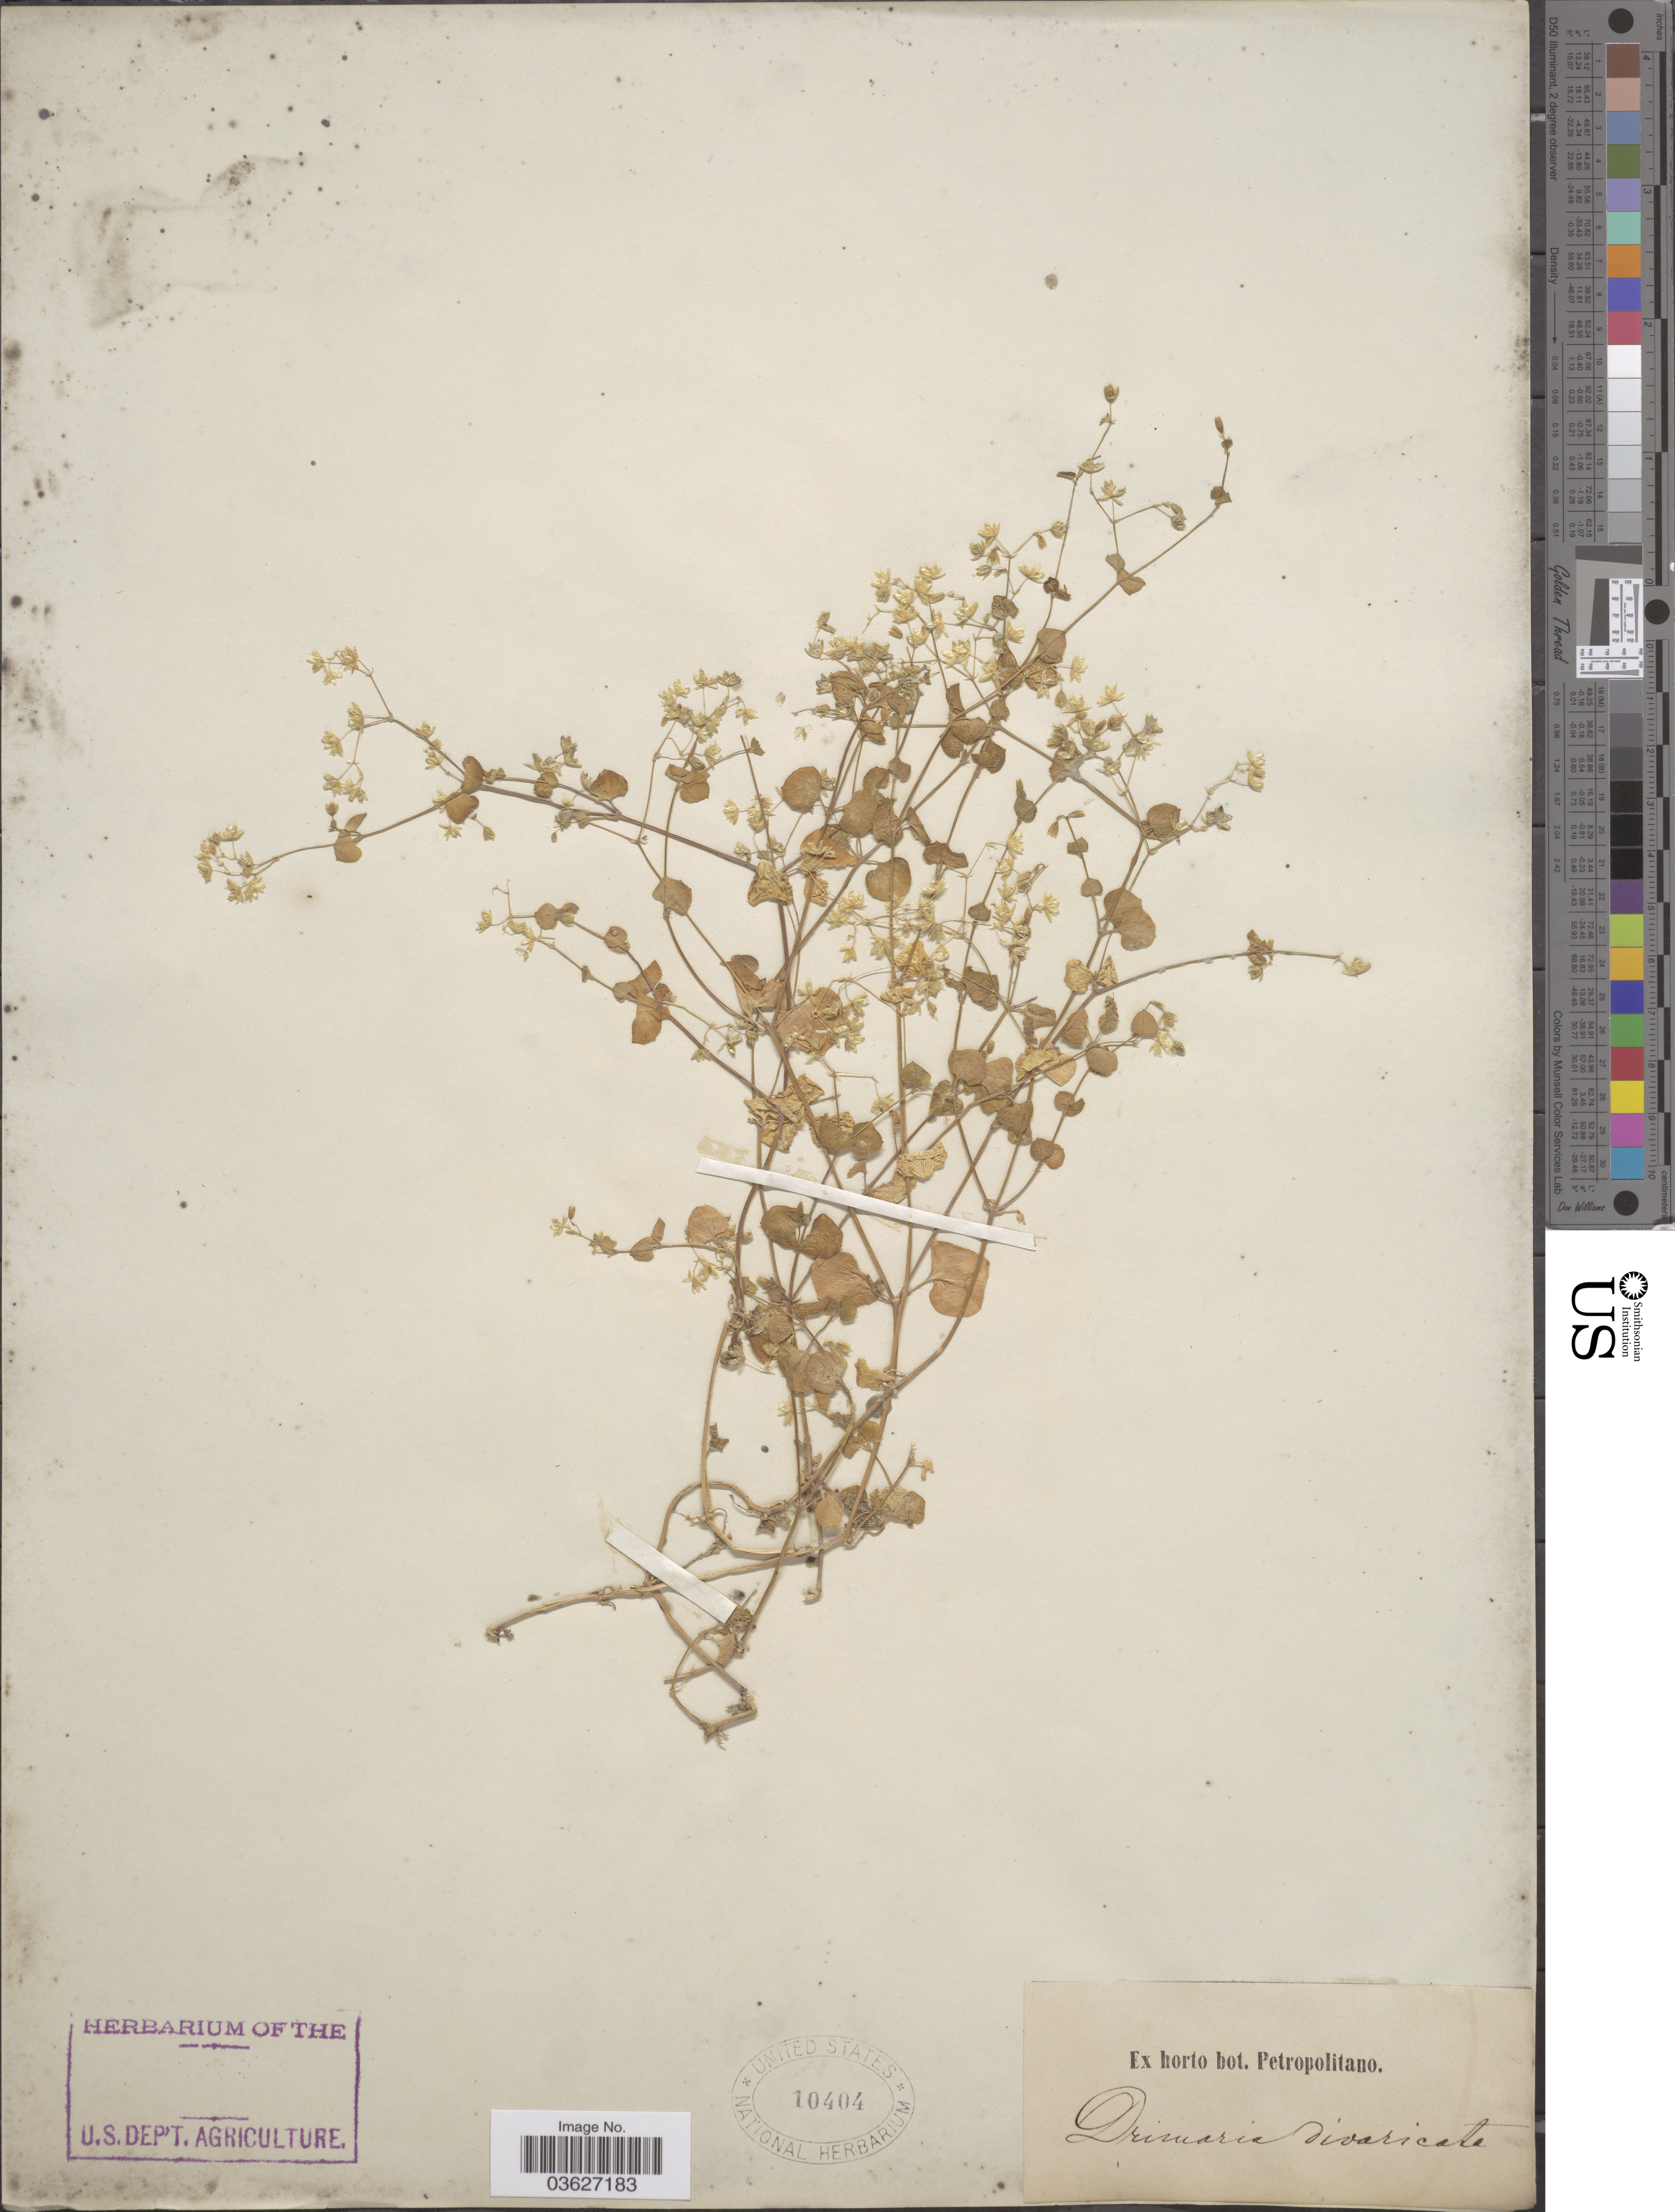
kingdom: Plantae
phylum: Tracheophyta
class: Magnoliopsida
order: Caryophyllales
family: Caryophyllaceae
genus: Drymaria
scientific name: Drymaria sp.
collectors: ex Horto Bot. Petropolitano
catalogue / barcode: US 10404